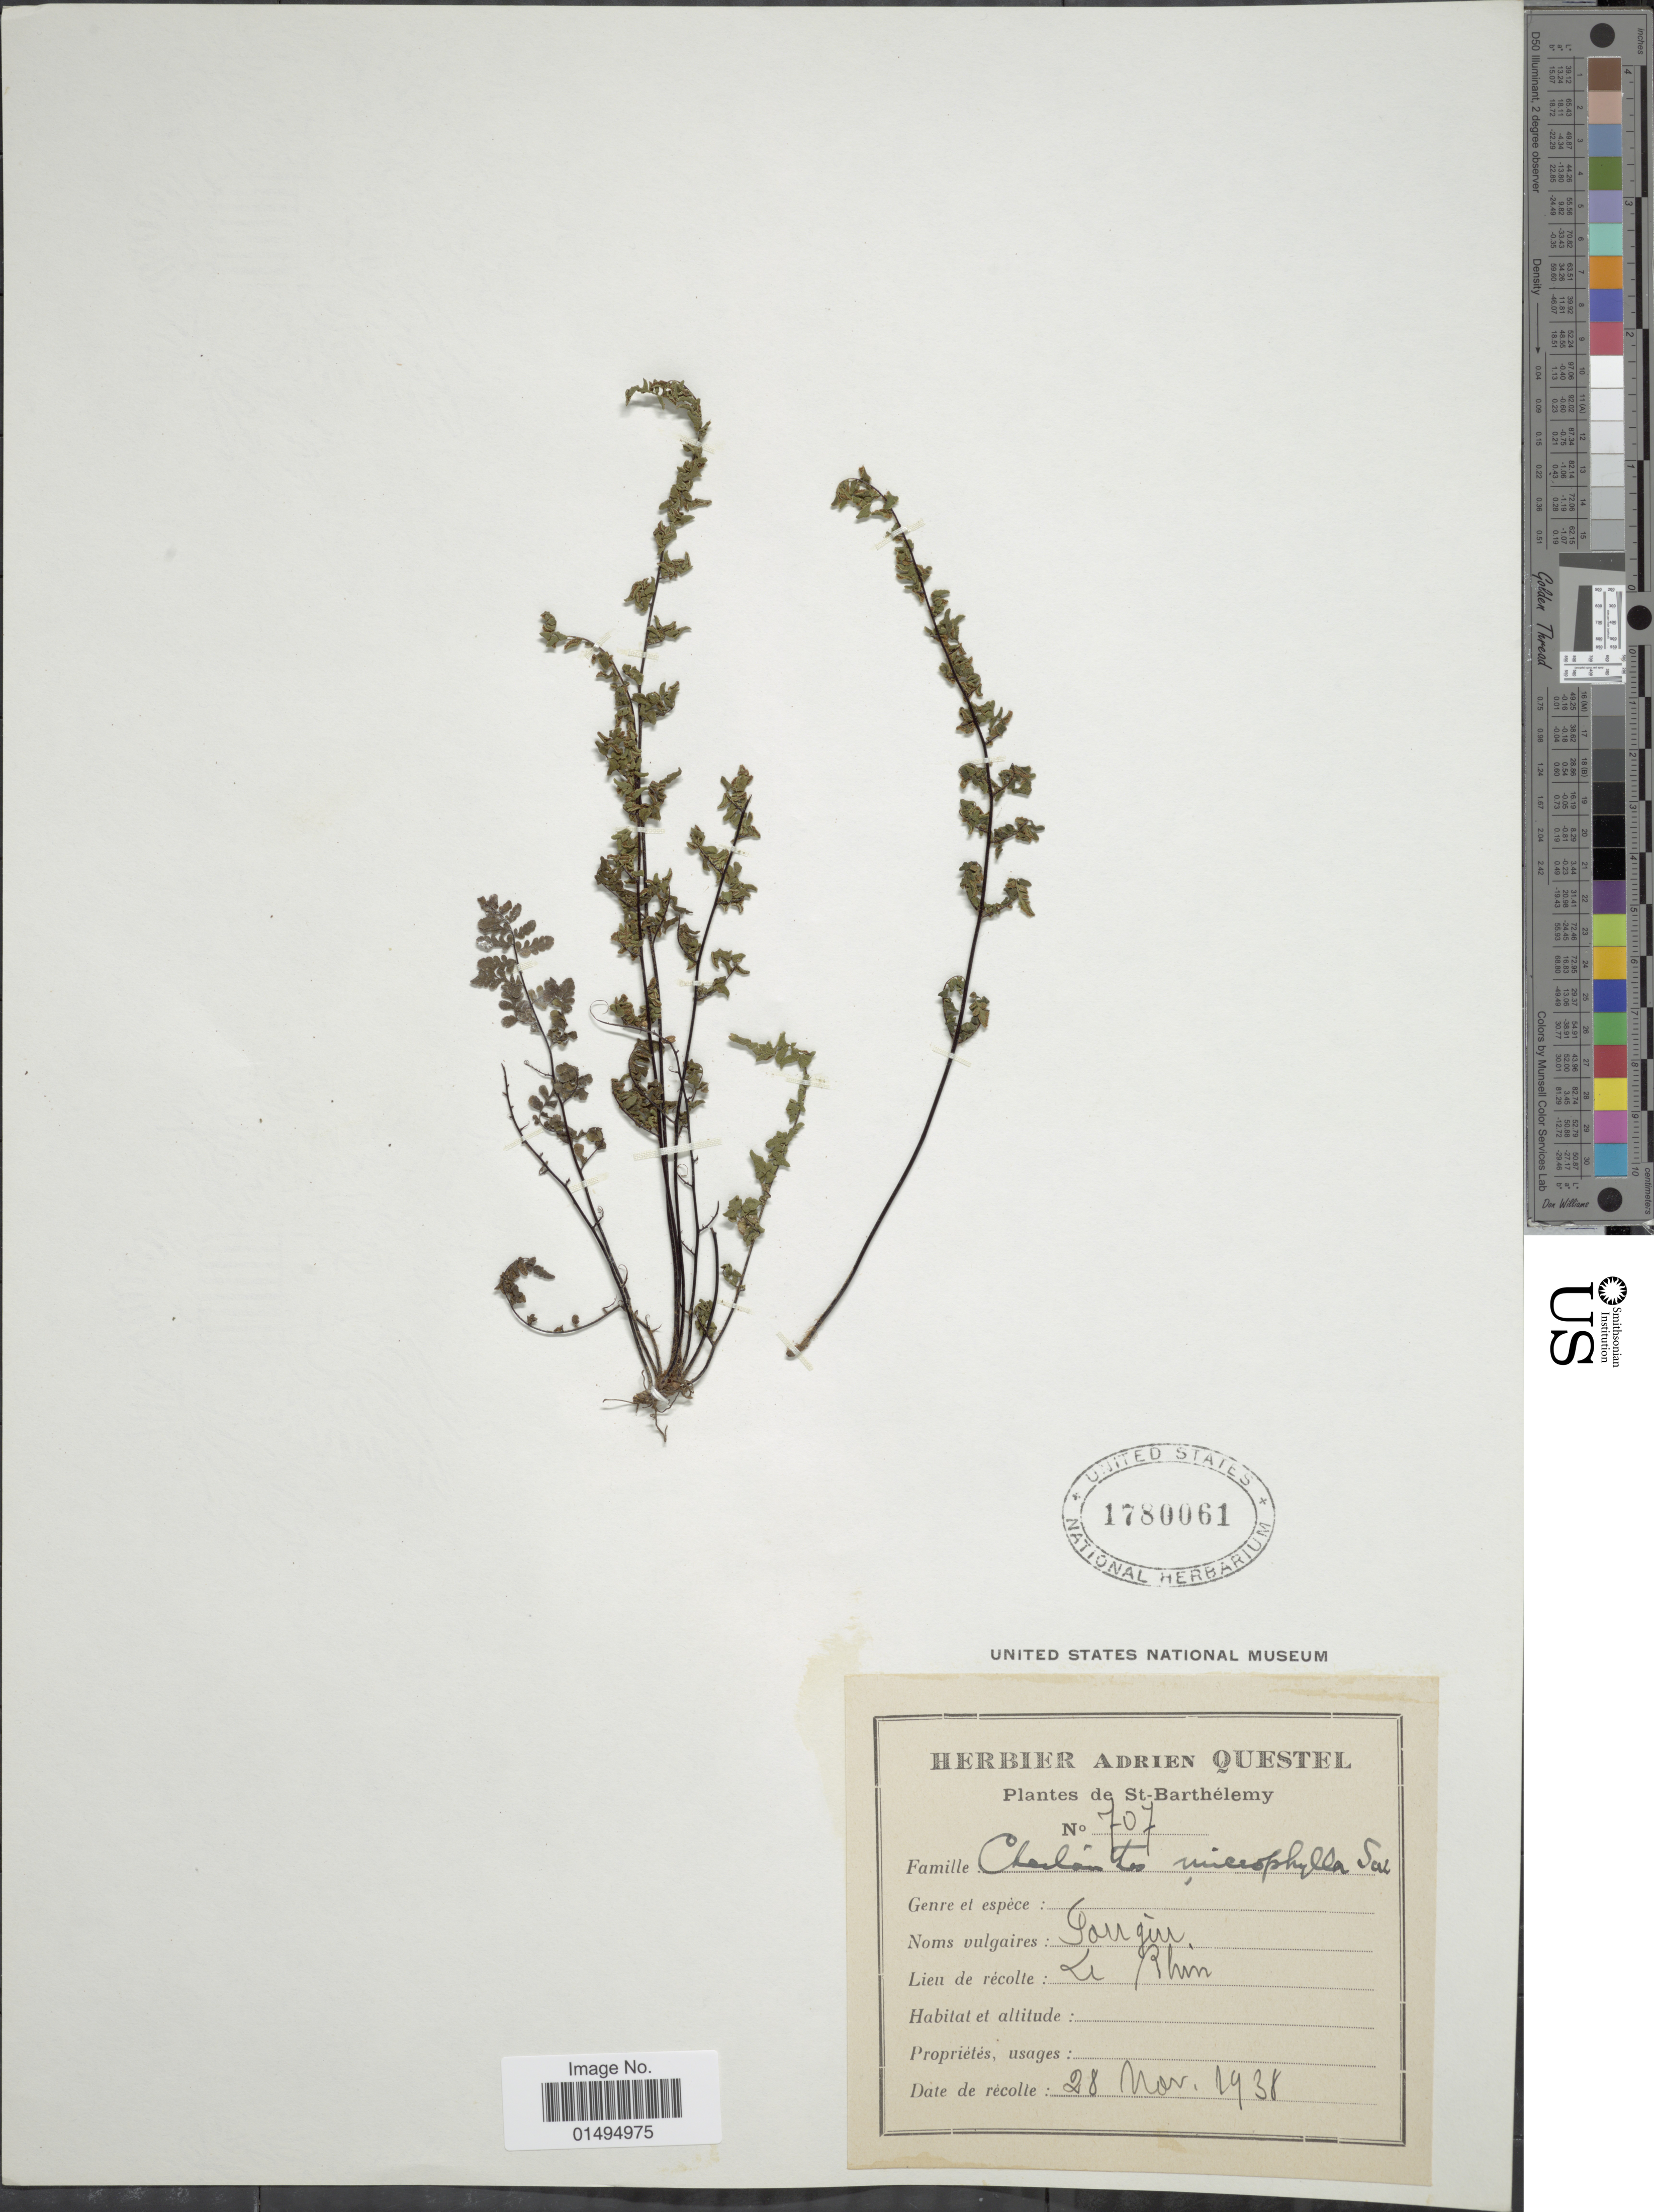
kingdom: Plantae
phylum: Tracheophyta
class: Polypodiopsida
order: Polypodiales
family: Pteridaceae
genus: Myriopteris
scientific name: Myriopteris microphylla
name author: (Sw.) Grusz & Windham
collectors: ex herb. A. Questal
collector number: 707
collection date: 1938-11-28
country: Saint Barthélemy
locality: Le Rhin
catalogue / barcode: US 1780061